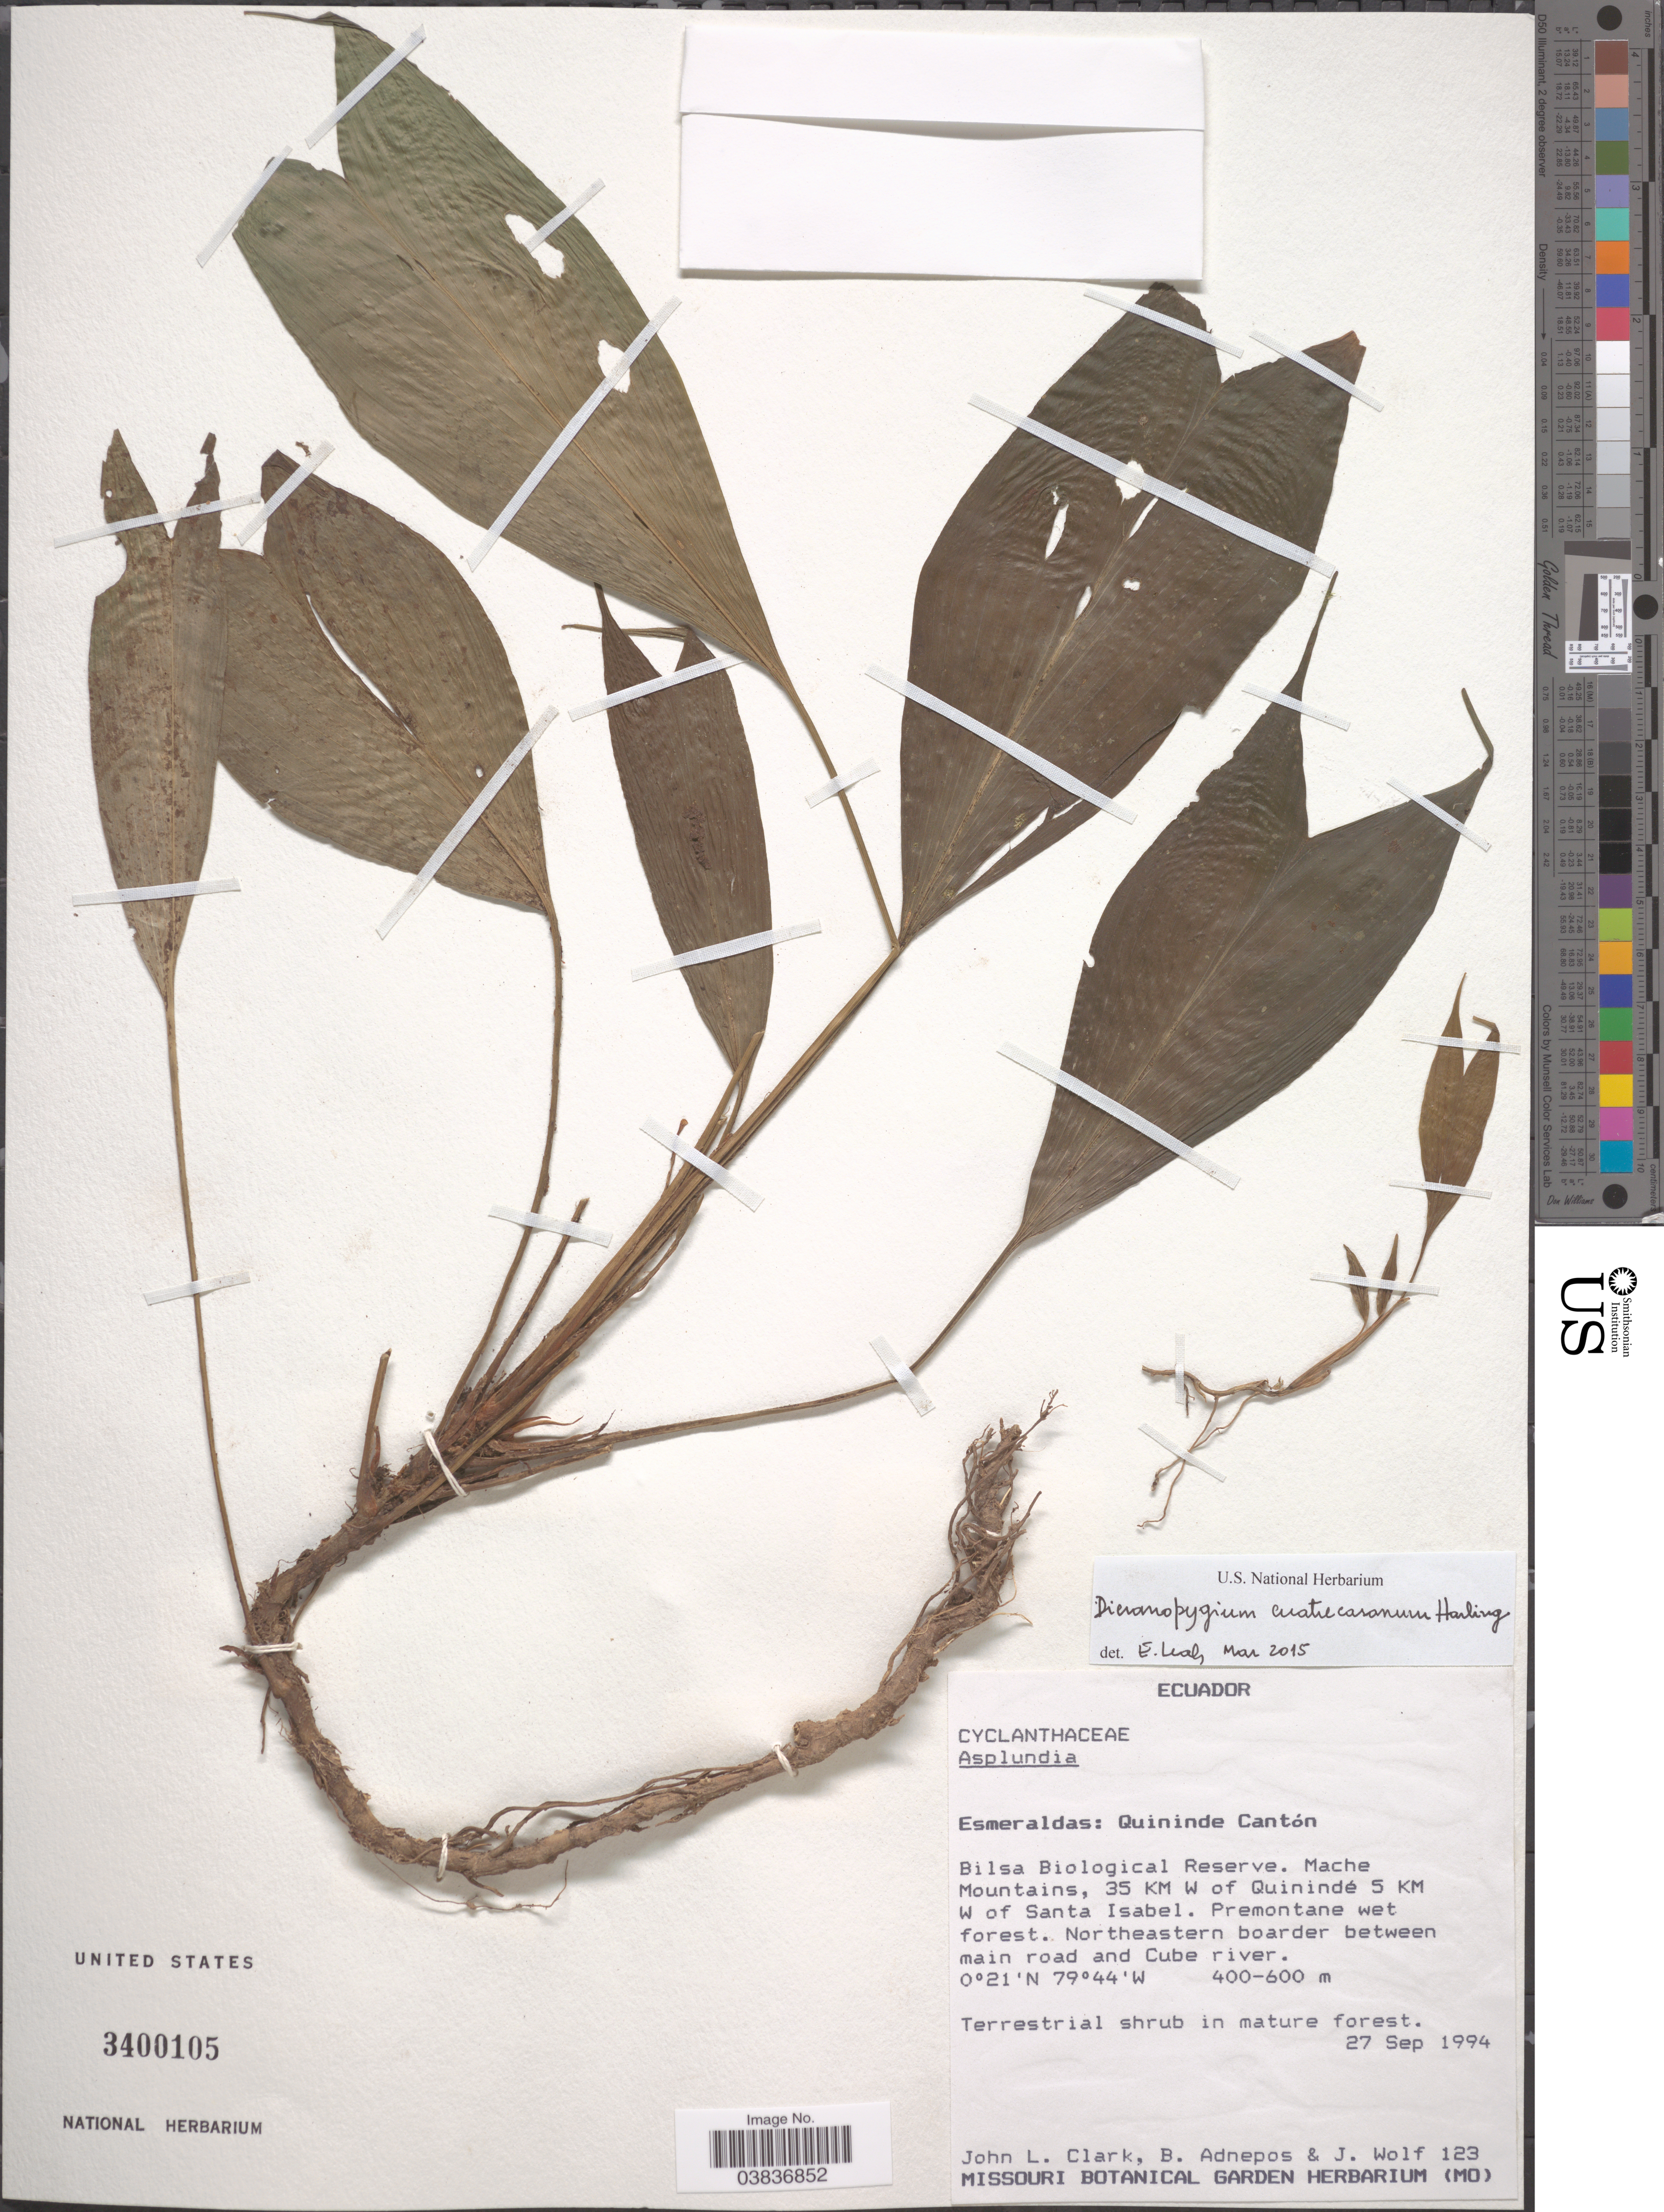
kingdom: Plantae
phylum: Tracheophyta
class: Liliopsida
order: Pandanales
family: Cyclanthaceae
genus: Dicranopygium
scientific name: Dicranopygium cuatrecasanum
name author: Harling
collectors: J. L. Clark, B. Adnepos & J. Wolf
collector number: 123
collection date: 1994-09-27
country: Ecuador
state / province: Esmeraldas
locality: Quininde Cantón. Bilsa Biological Reserve. Mache Mountains, 35 KM W of Quinindé 5 KM W of Santa Isabel.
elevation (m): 400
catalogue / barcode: US 3400105